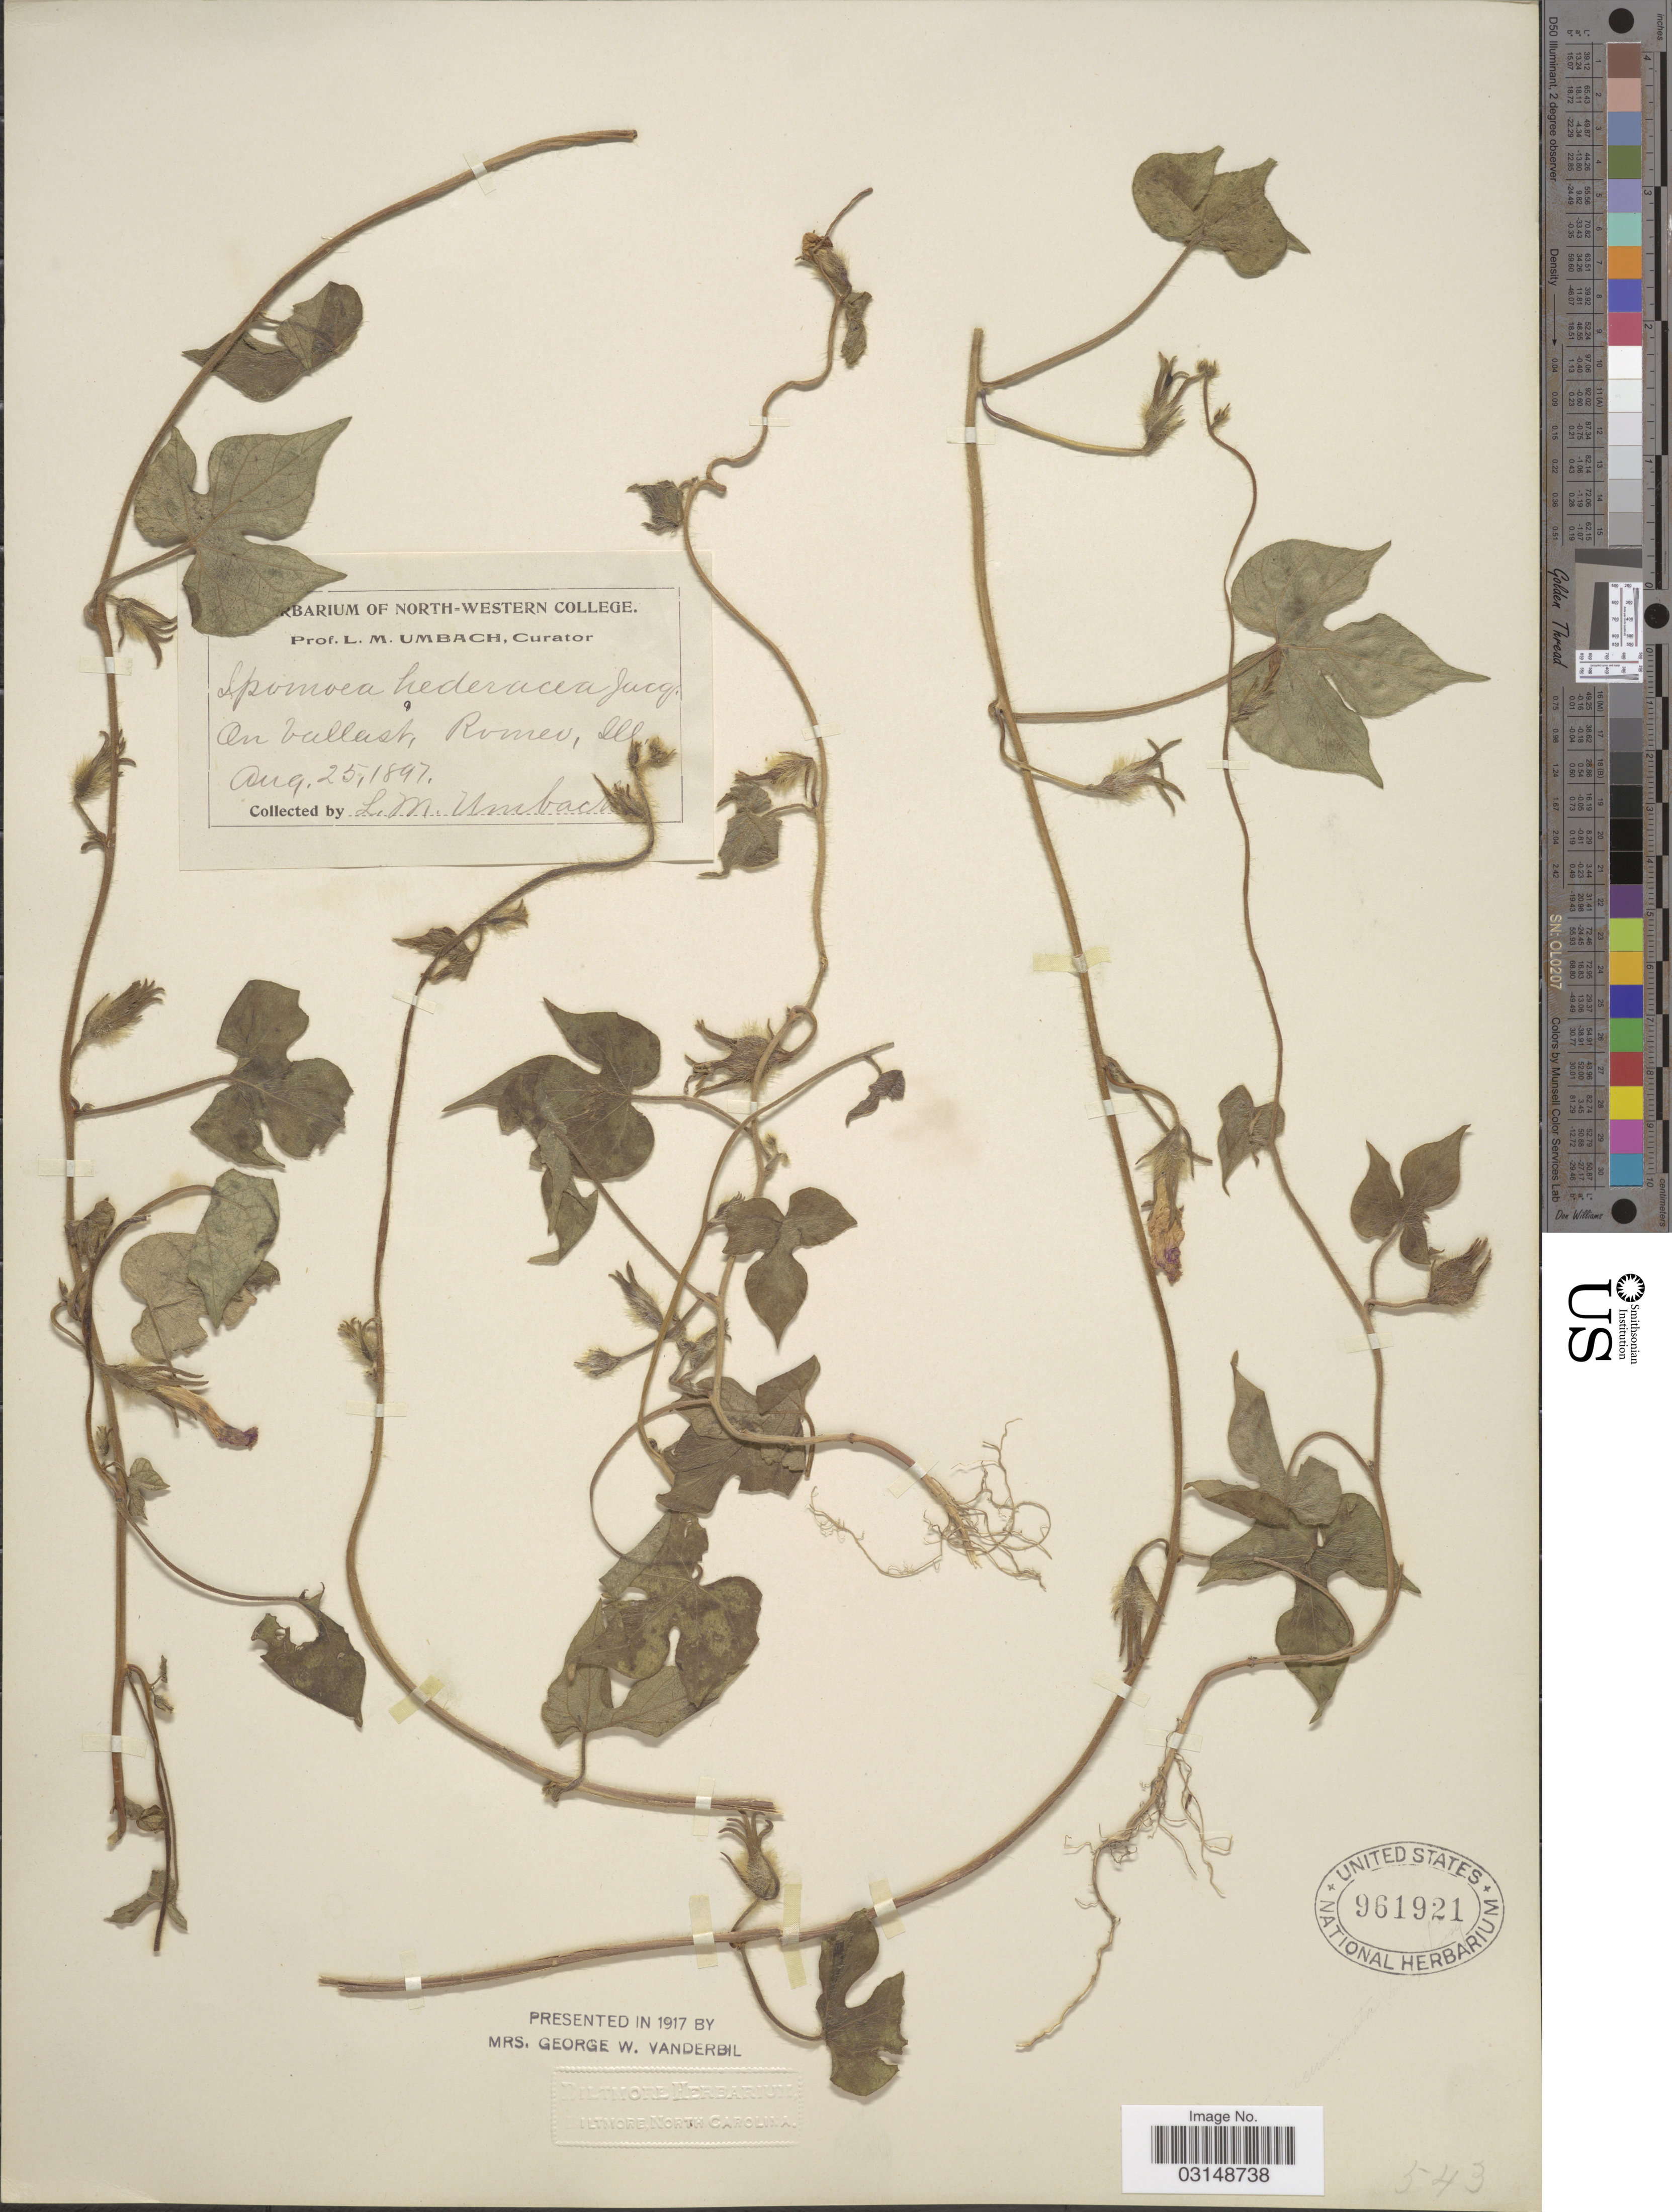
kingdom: Plantae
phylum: Tracheophyta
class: Magnoliopsida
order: Solanales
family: Convolvulaceae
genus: Ipomoea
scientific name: Ipomoea hederacea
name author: Jacq.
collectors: L. M. Umbach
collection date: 1897-08-25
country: United States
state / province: Illinois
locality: Romeo.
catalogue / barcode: US 961921